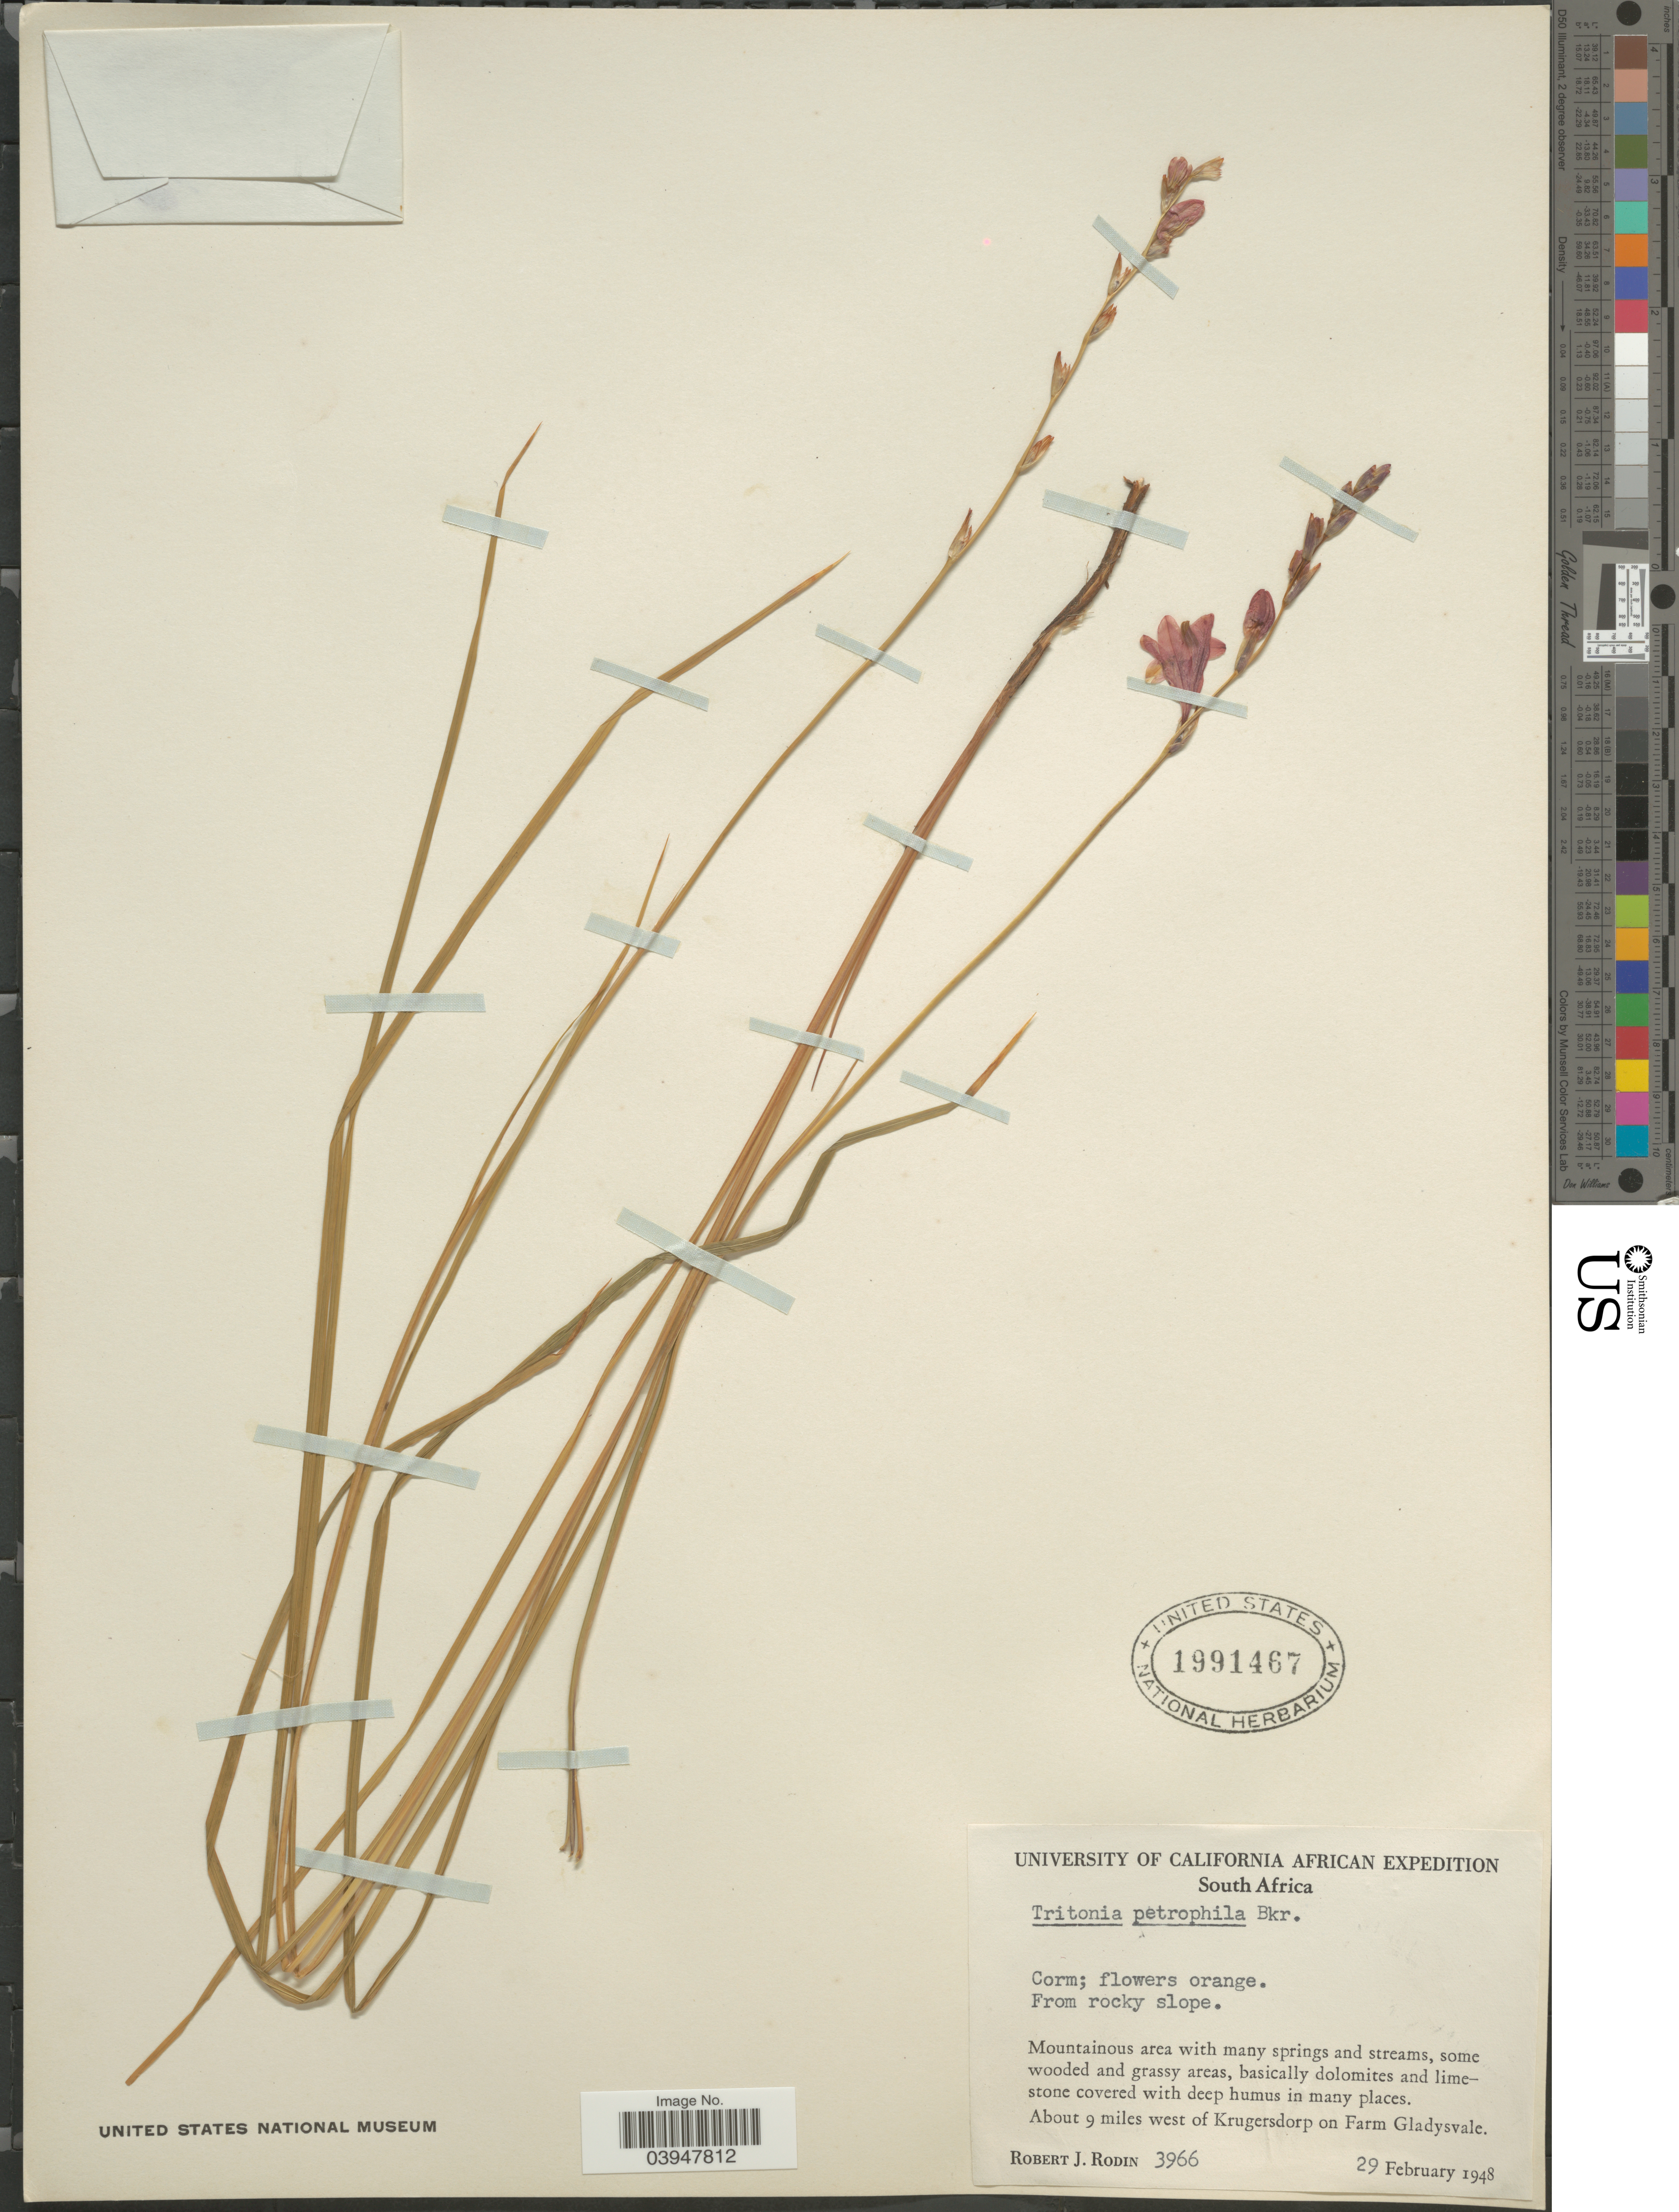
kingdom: Plantae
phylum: Tracheophyta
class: Liliopsida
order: Asparagales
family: Iridaceae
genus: Tritonia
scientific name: Tritonia petrophila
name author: Baker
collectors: R. J. Rodin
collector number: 3966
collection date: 1948-02-29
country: South Africa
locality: About 9 miles west of Krugersdorp on Farm Gladysvale.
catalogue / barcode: US 1991467